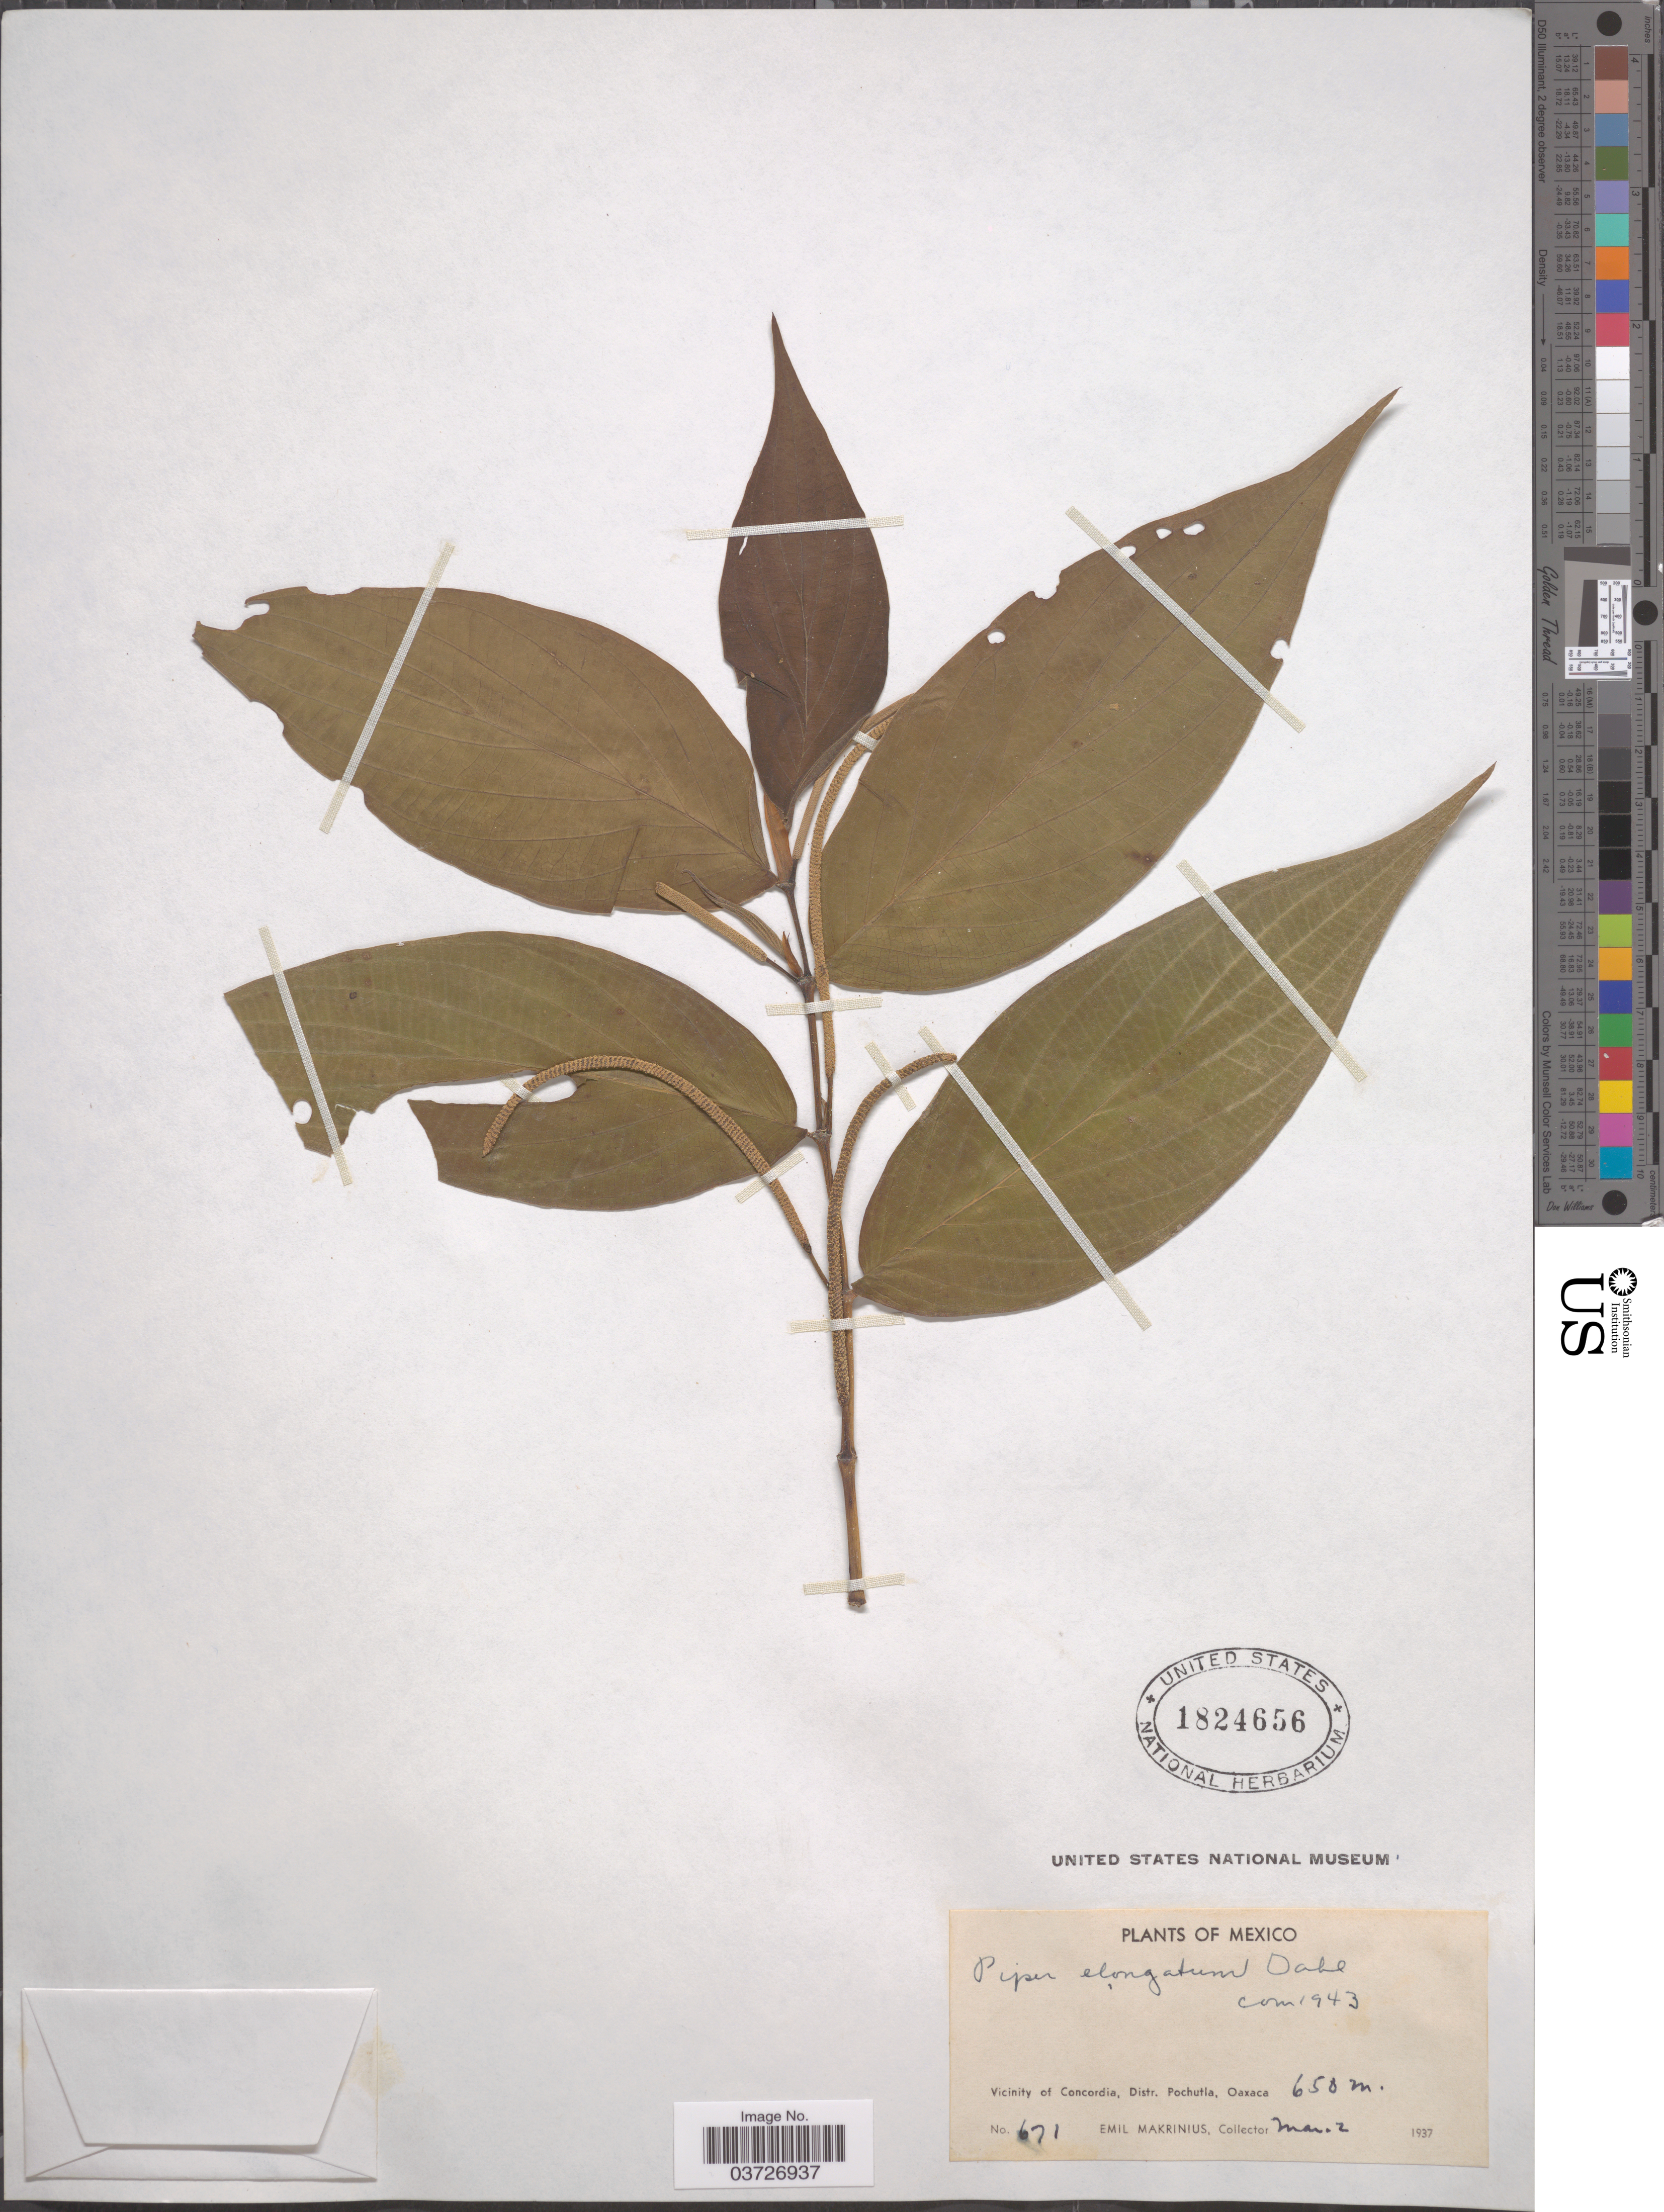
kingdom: Plantae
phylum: Tracheophyta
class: Magnoliopsida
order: Piperales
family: Piperaceae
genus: Piper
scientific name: Piper elongatum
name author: Vahl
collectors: E. Makrinius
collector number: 671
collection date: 1937-03-02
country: Mexico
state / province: Oaxaca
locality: Vicinity of Concordia, Distr. Pochutla.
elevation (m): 650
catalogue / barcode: US 1824656